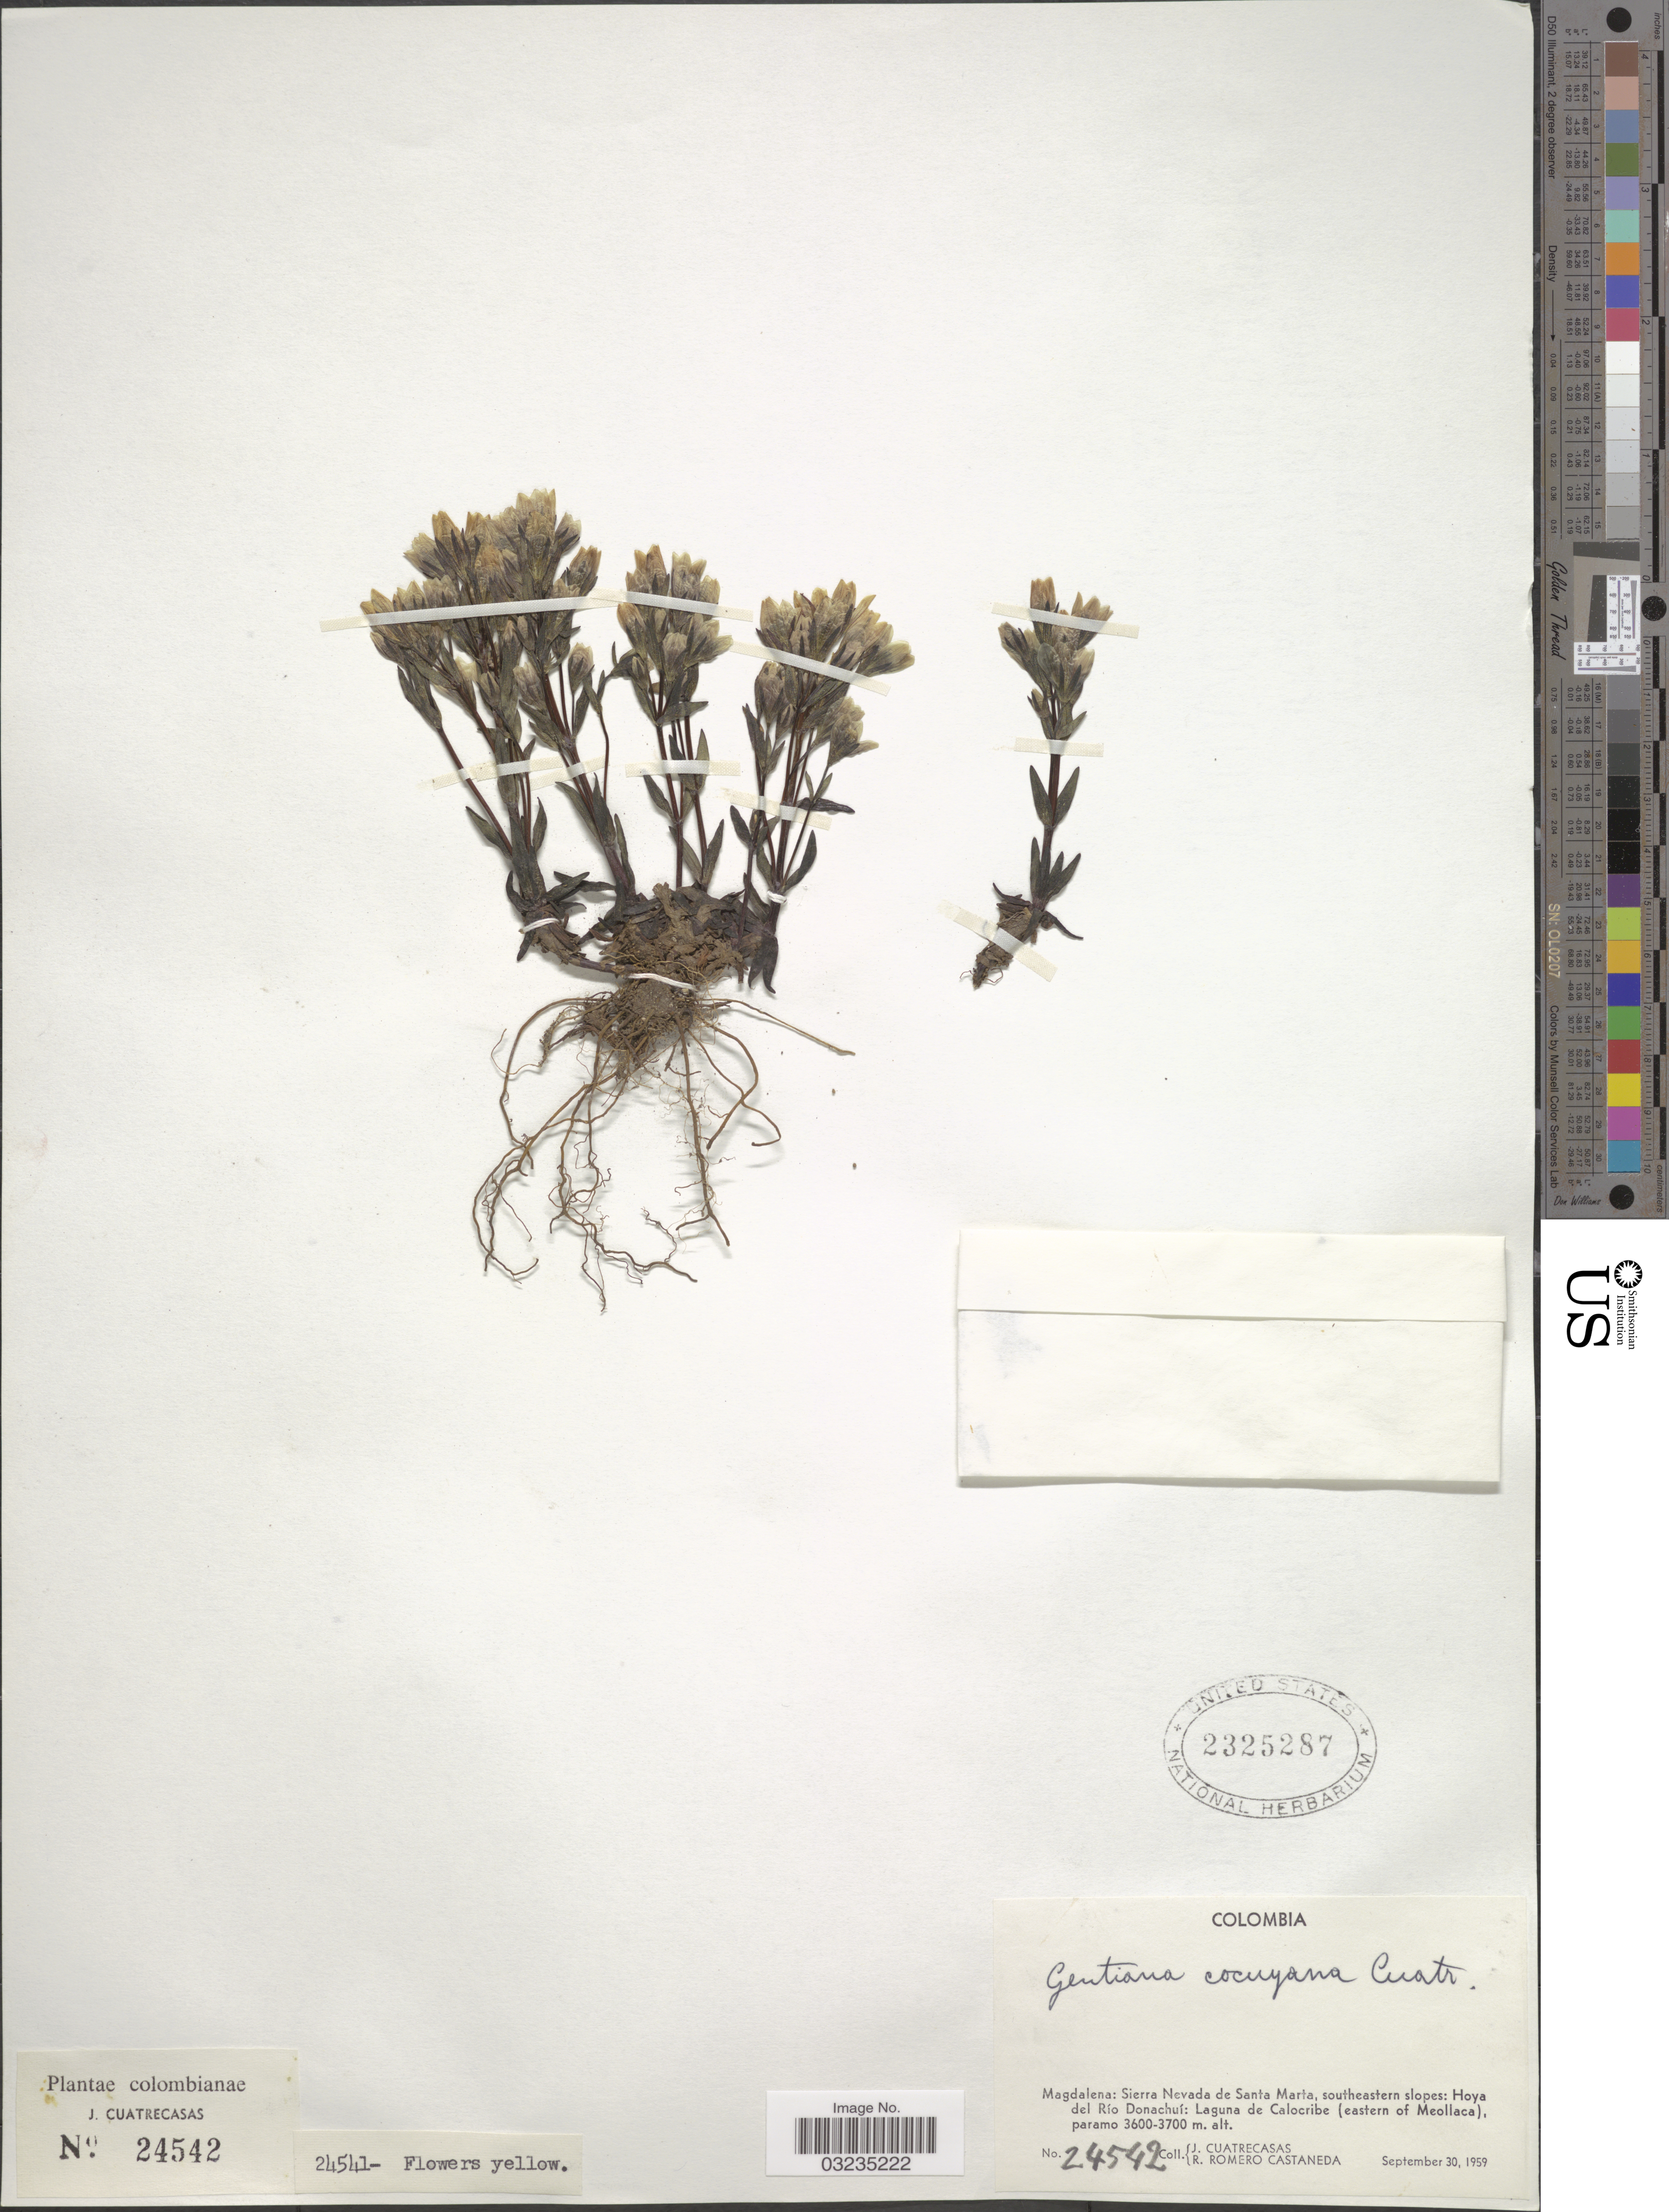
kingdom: Plantae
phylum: Tracheophyta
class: Magnoliopsida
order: Gentianales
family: Gentianaceae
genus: Gentiana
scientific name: Gentiana cocuyana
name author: Cuatrec.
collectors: J. Cuatrecasas & R. Romero Castañeda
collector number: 24542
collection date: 1959-09-30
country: Colombia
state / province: Magdalena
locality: Sierra Nevada de Santa Marta, southeastern slopes: Hoya del Río Donachuí: Laguna de Calocribe (eastern of Meollaca), paramo.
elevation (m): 3600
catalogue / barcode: US 2325287